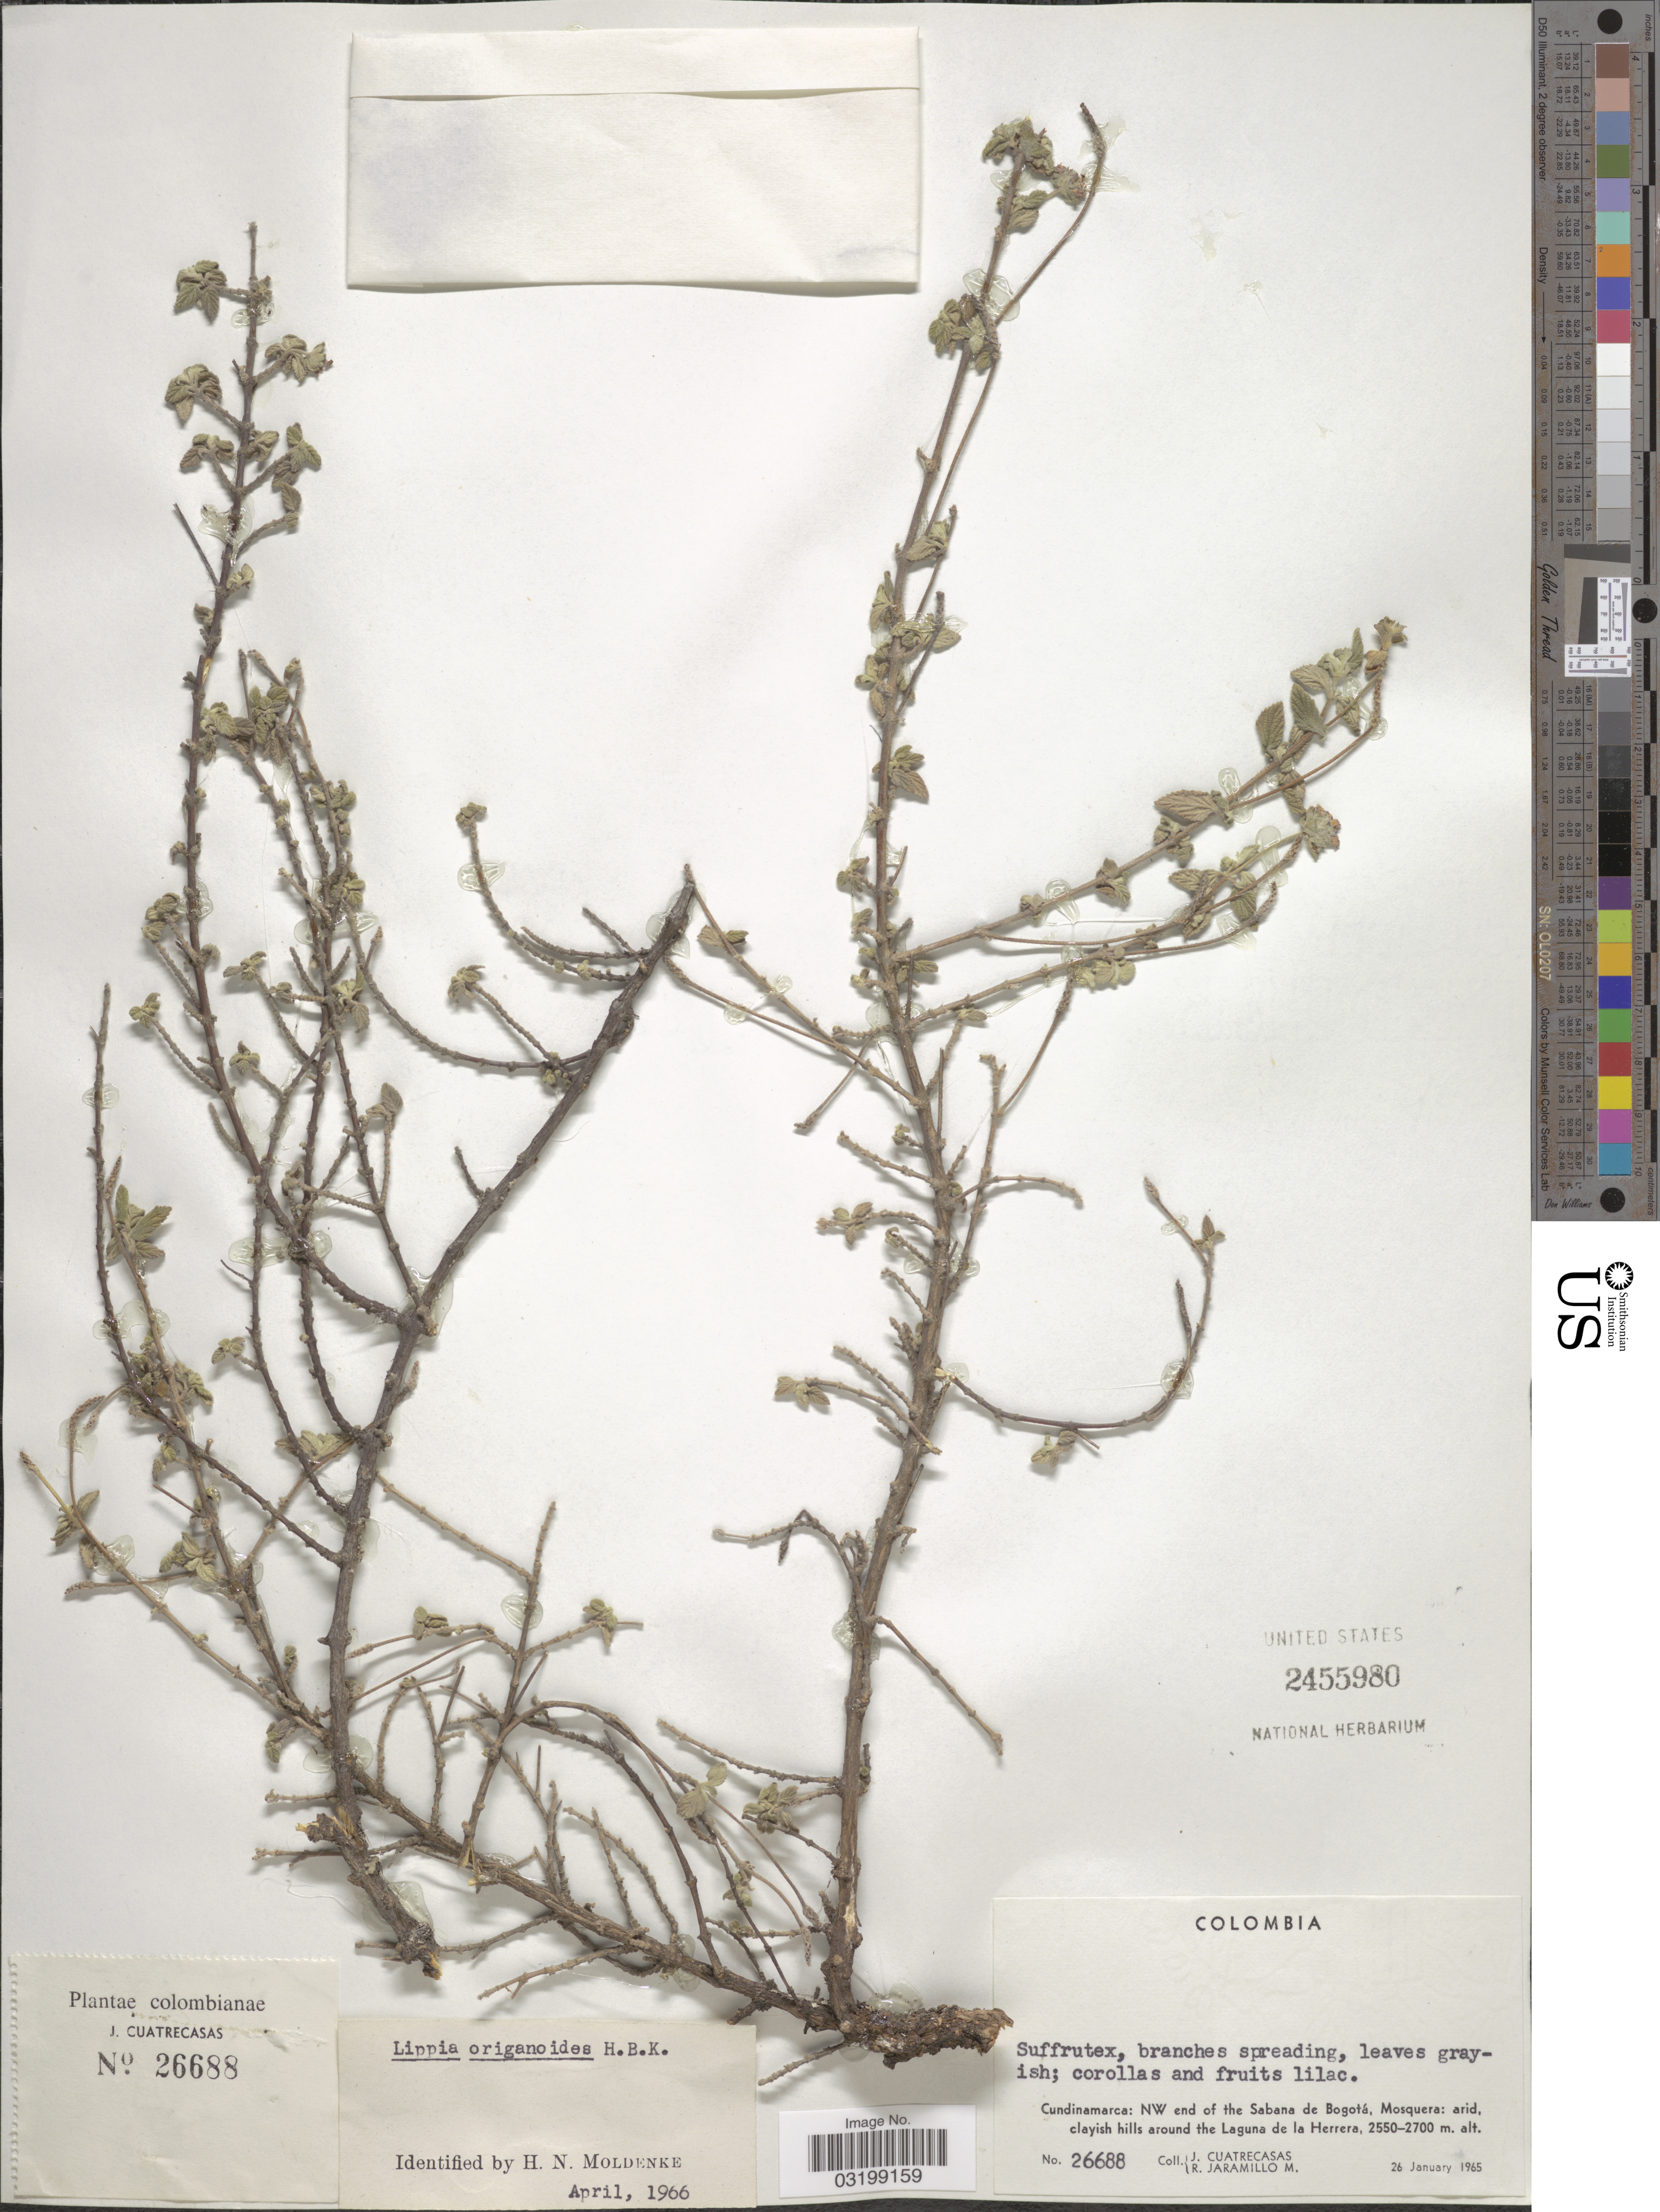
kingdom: Plantae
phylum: Tracheophyta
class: Magnoliopsida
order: Lamiales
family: Verbenaceae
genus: Lippia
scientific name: Lippia origanoides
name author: Kunth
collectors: J. Cuatrecasas & R. Jaramillo M.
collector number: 26688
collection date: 1965-01-26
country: Colombia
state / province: Cundinamarca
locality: NW end of the Sabana de Bogotá, Mosquera: arid clayish hills around the Laguna de la Herrera.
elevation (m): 2550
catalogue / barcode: US 2455980